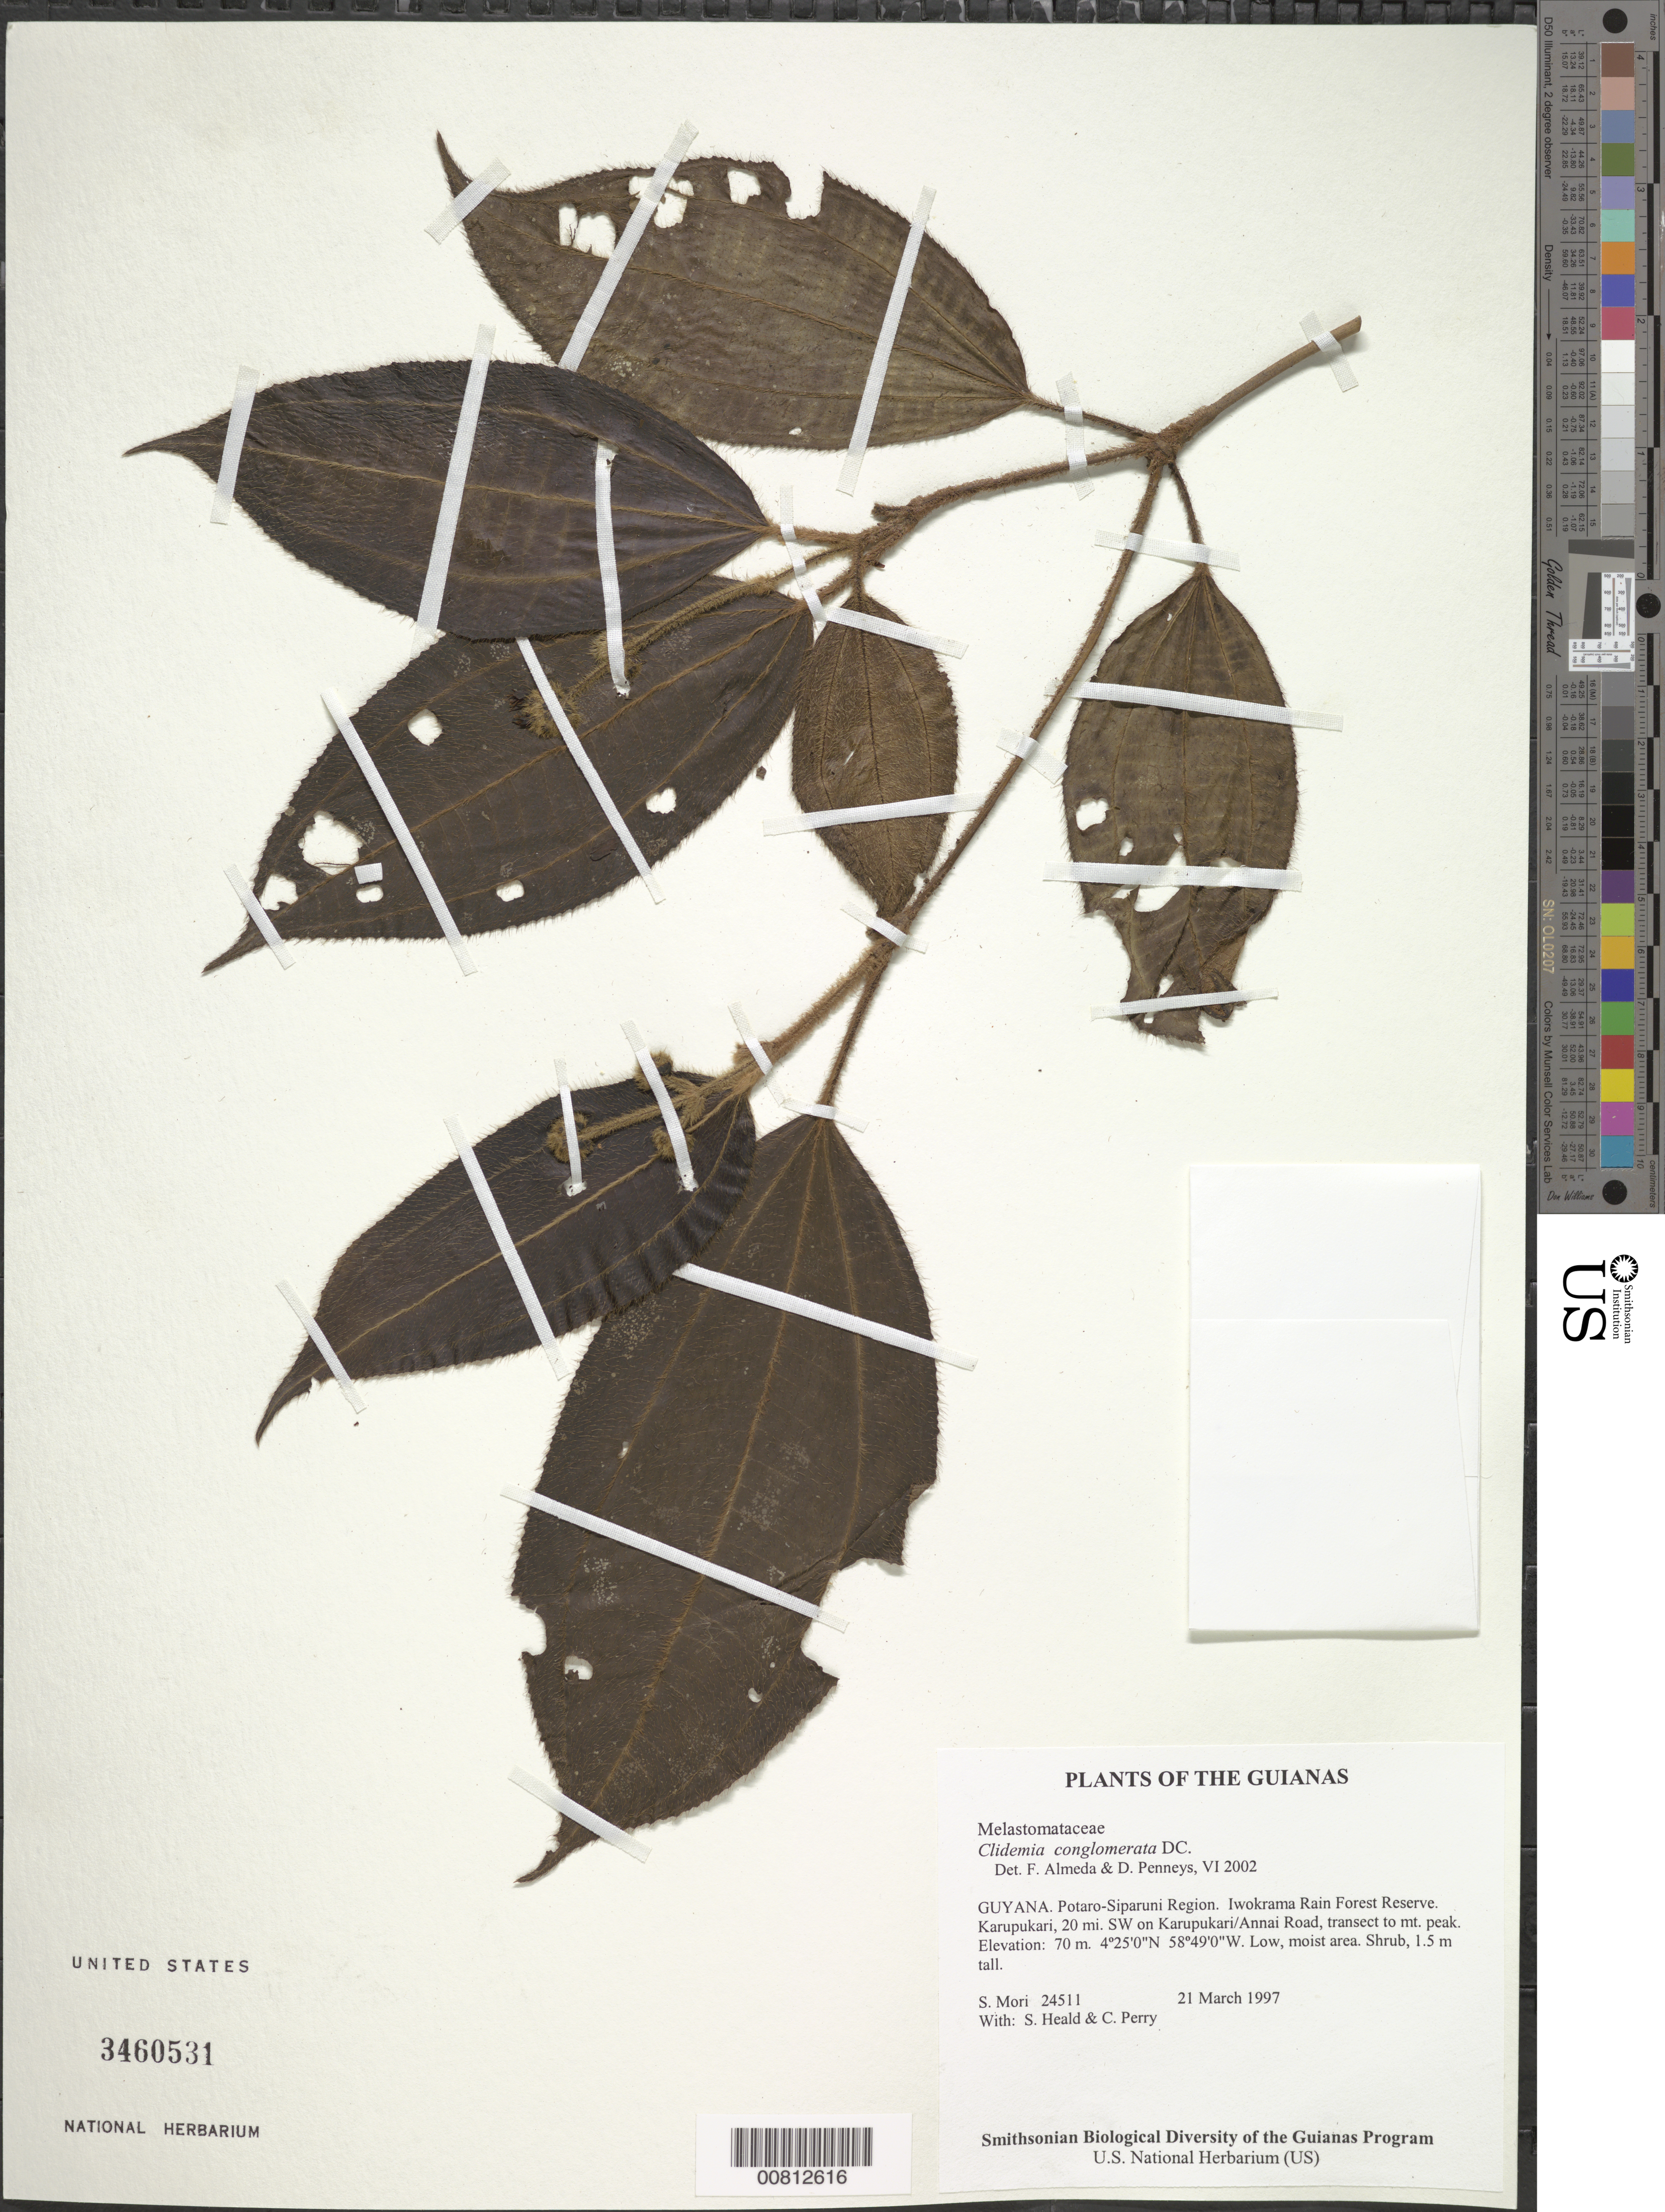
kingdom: Plantae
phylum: Tracheophyta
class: Magnoliopsida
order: Myrtales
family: Melastomataceae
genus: Clidemia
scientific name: Clidemia conglomerata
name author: DC.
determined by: Almeda, F.; Penneys, D. S.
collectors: S. Mori, S. Heald & C. Perry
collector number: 24511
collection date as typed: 21 March 1997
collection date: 1997-03-21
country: Guyana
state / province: Potaro-Siparuni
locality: Iwokrama Rain Forest Reserve. Karupukari, 20 mi. SW on Karupukari/Annai Road, transect to mt. peak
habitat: Low, moist area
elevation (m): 70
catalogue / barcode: US 3460531